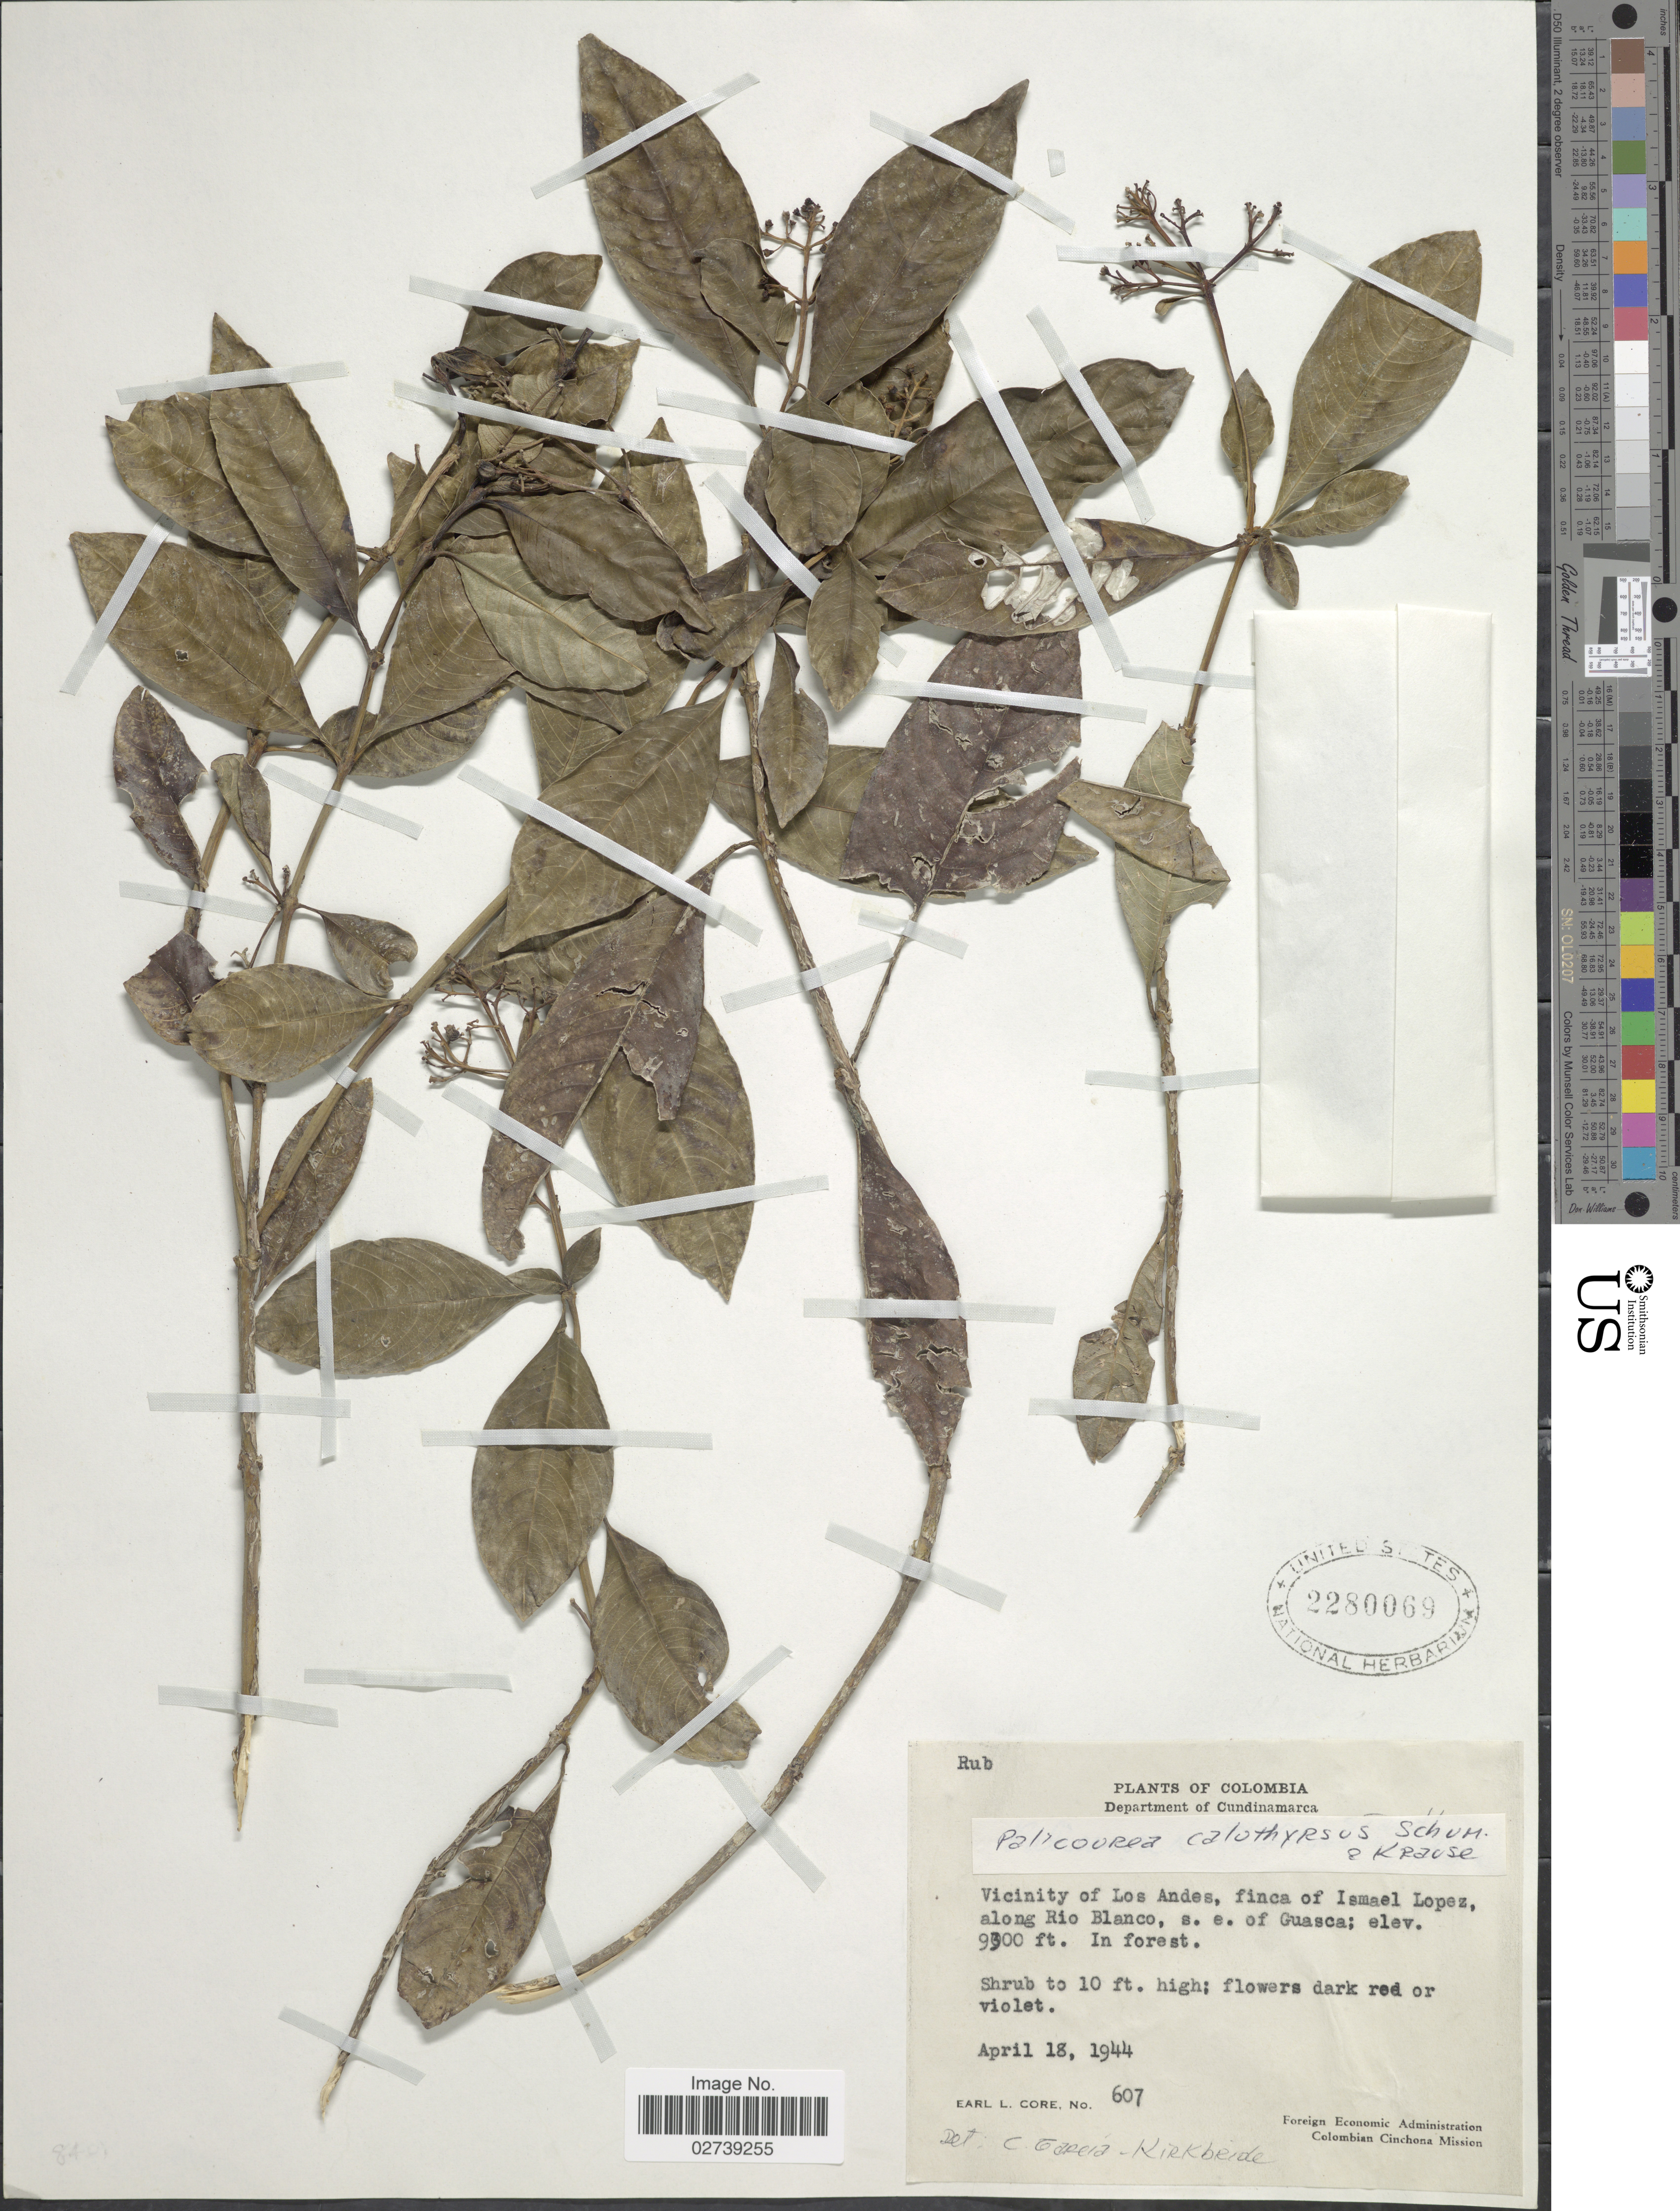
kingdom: Plantae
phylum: Tracheophyta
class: Magnoliopsida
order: Gentianales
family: Rubiaceae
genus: Palicourea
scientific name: Palicourea calothyrsus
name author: K. Schum. & K. Krause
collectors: E. L. Core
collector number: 607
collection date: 1944-04-18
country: Colombia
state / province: Cundinamarca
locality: Department of Cundinamarca. Vicinity of Los Andes, finca of Ismael Lopez, along Rio Blanco, s.e. of Guasca.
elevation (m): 2835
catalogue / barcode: US 2280069